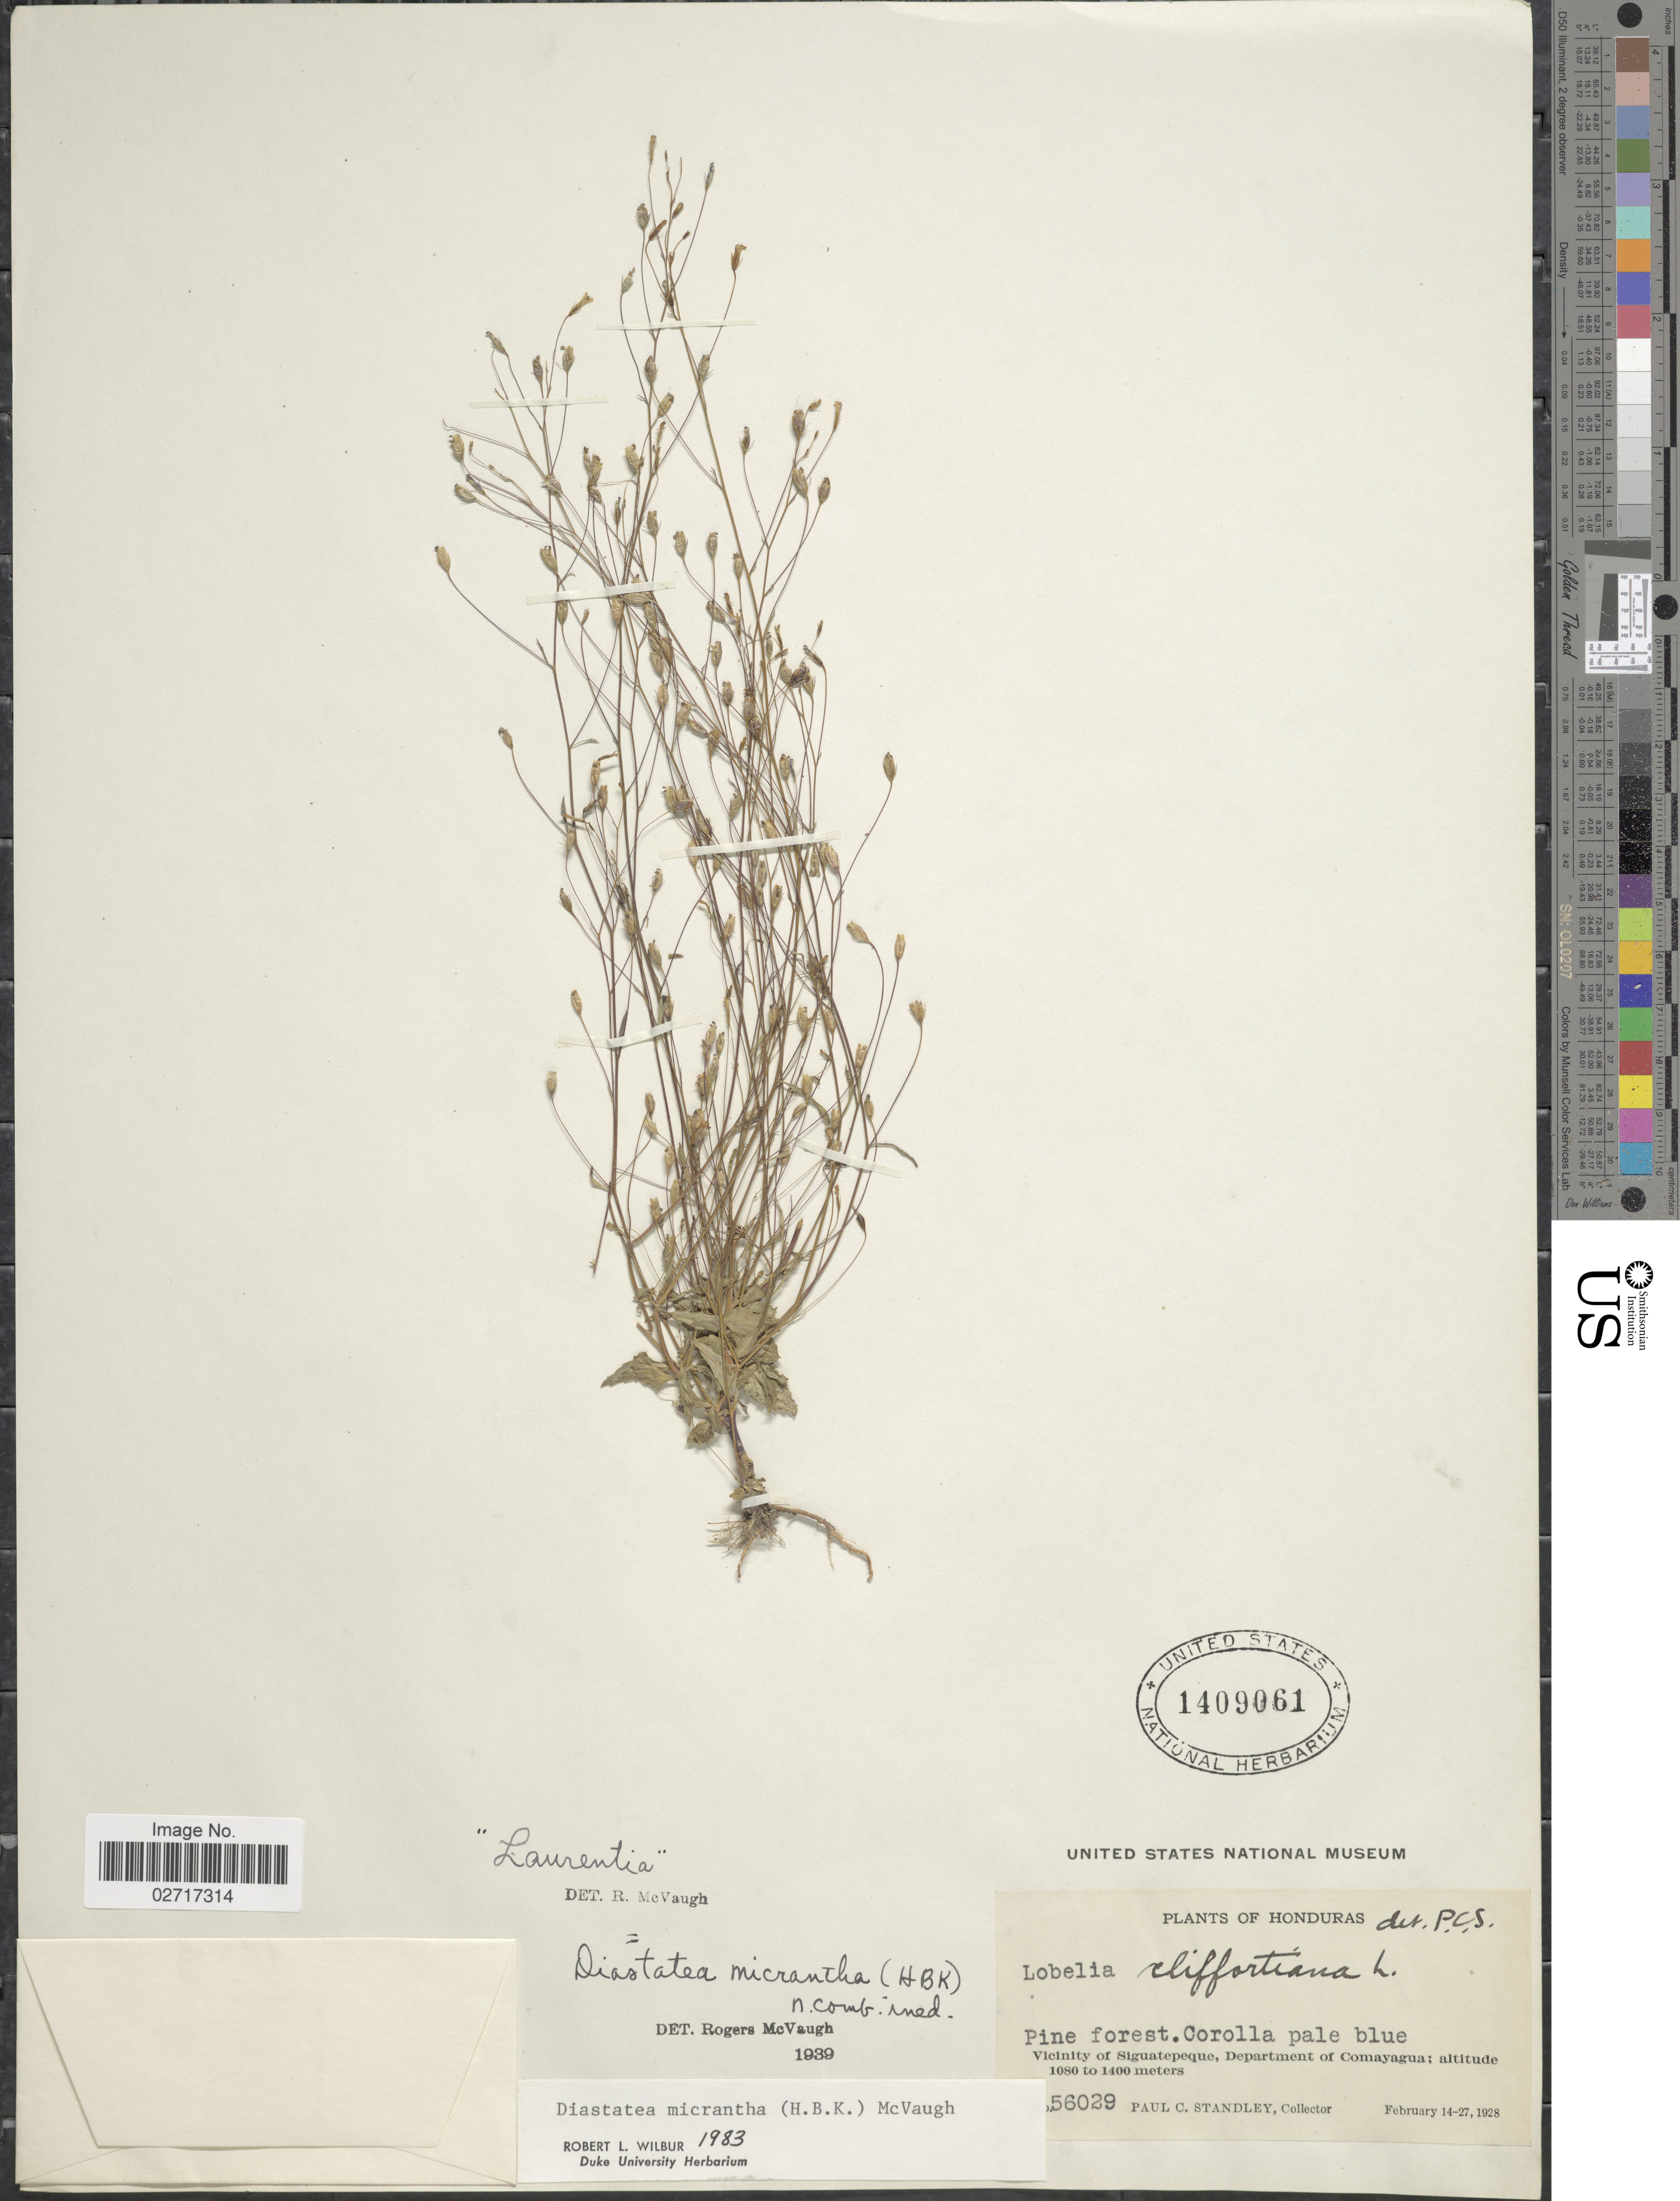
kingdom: Plantae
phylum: Tracheophyta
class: Magnoliopsida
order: Asterales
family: Campanulaceae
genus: Diastatea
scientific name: Diastatea micrantha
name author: (Kunth) McVaugh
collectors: P. C. Standley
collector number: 56029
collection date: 1928-02-14/1928-02-27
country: Honduras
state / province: Comayagua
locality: Vicinity of Siguatepeque, Department of Comayagua.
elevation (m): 1080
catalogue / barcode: US 1409061